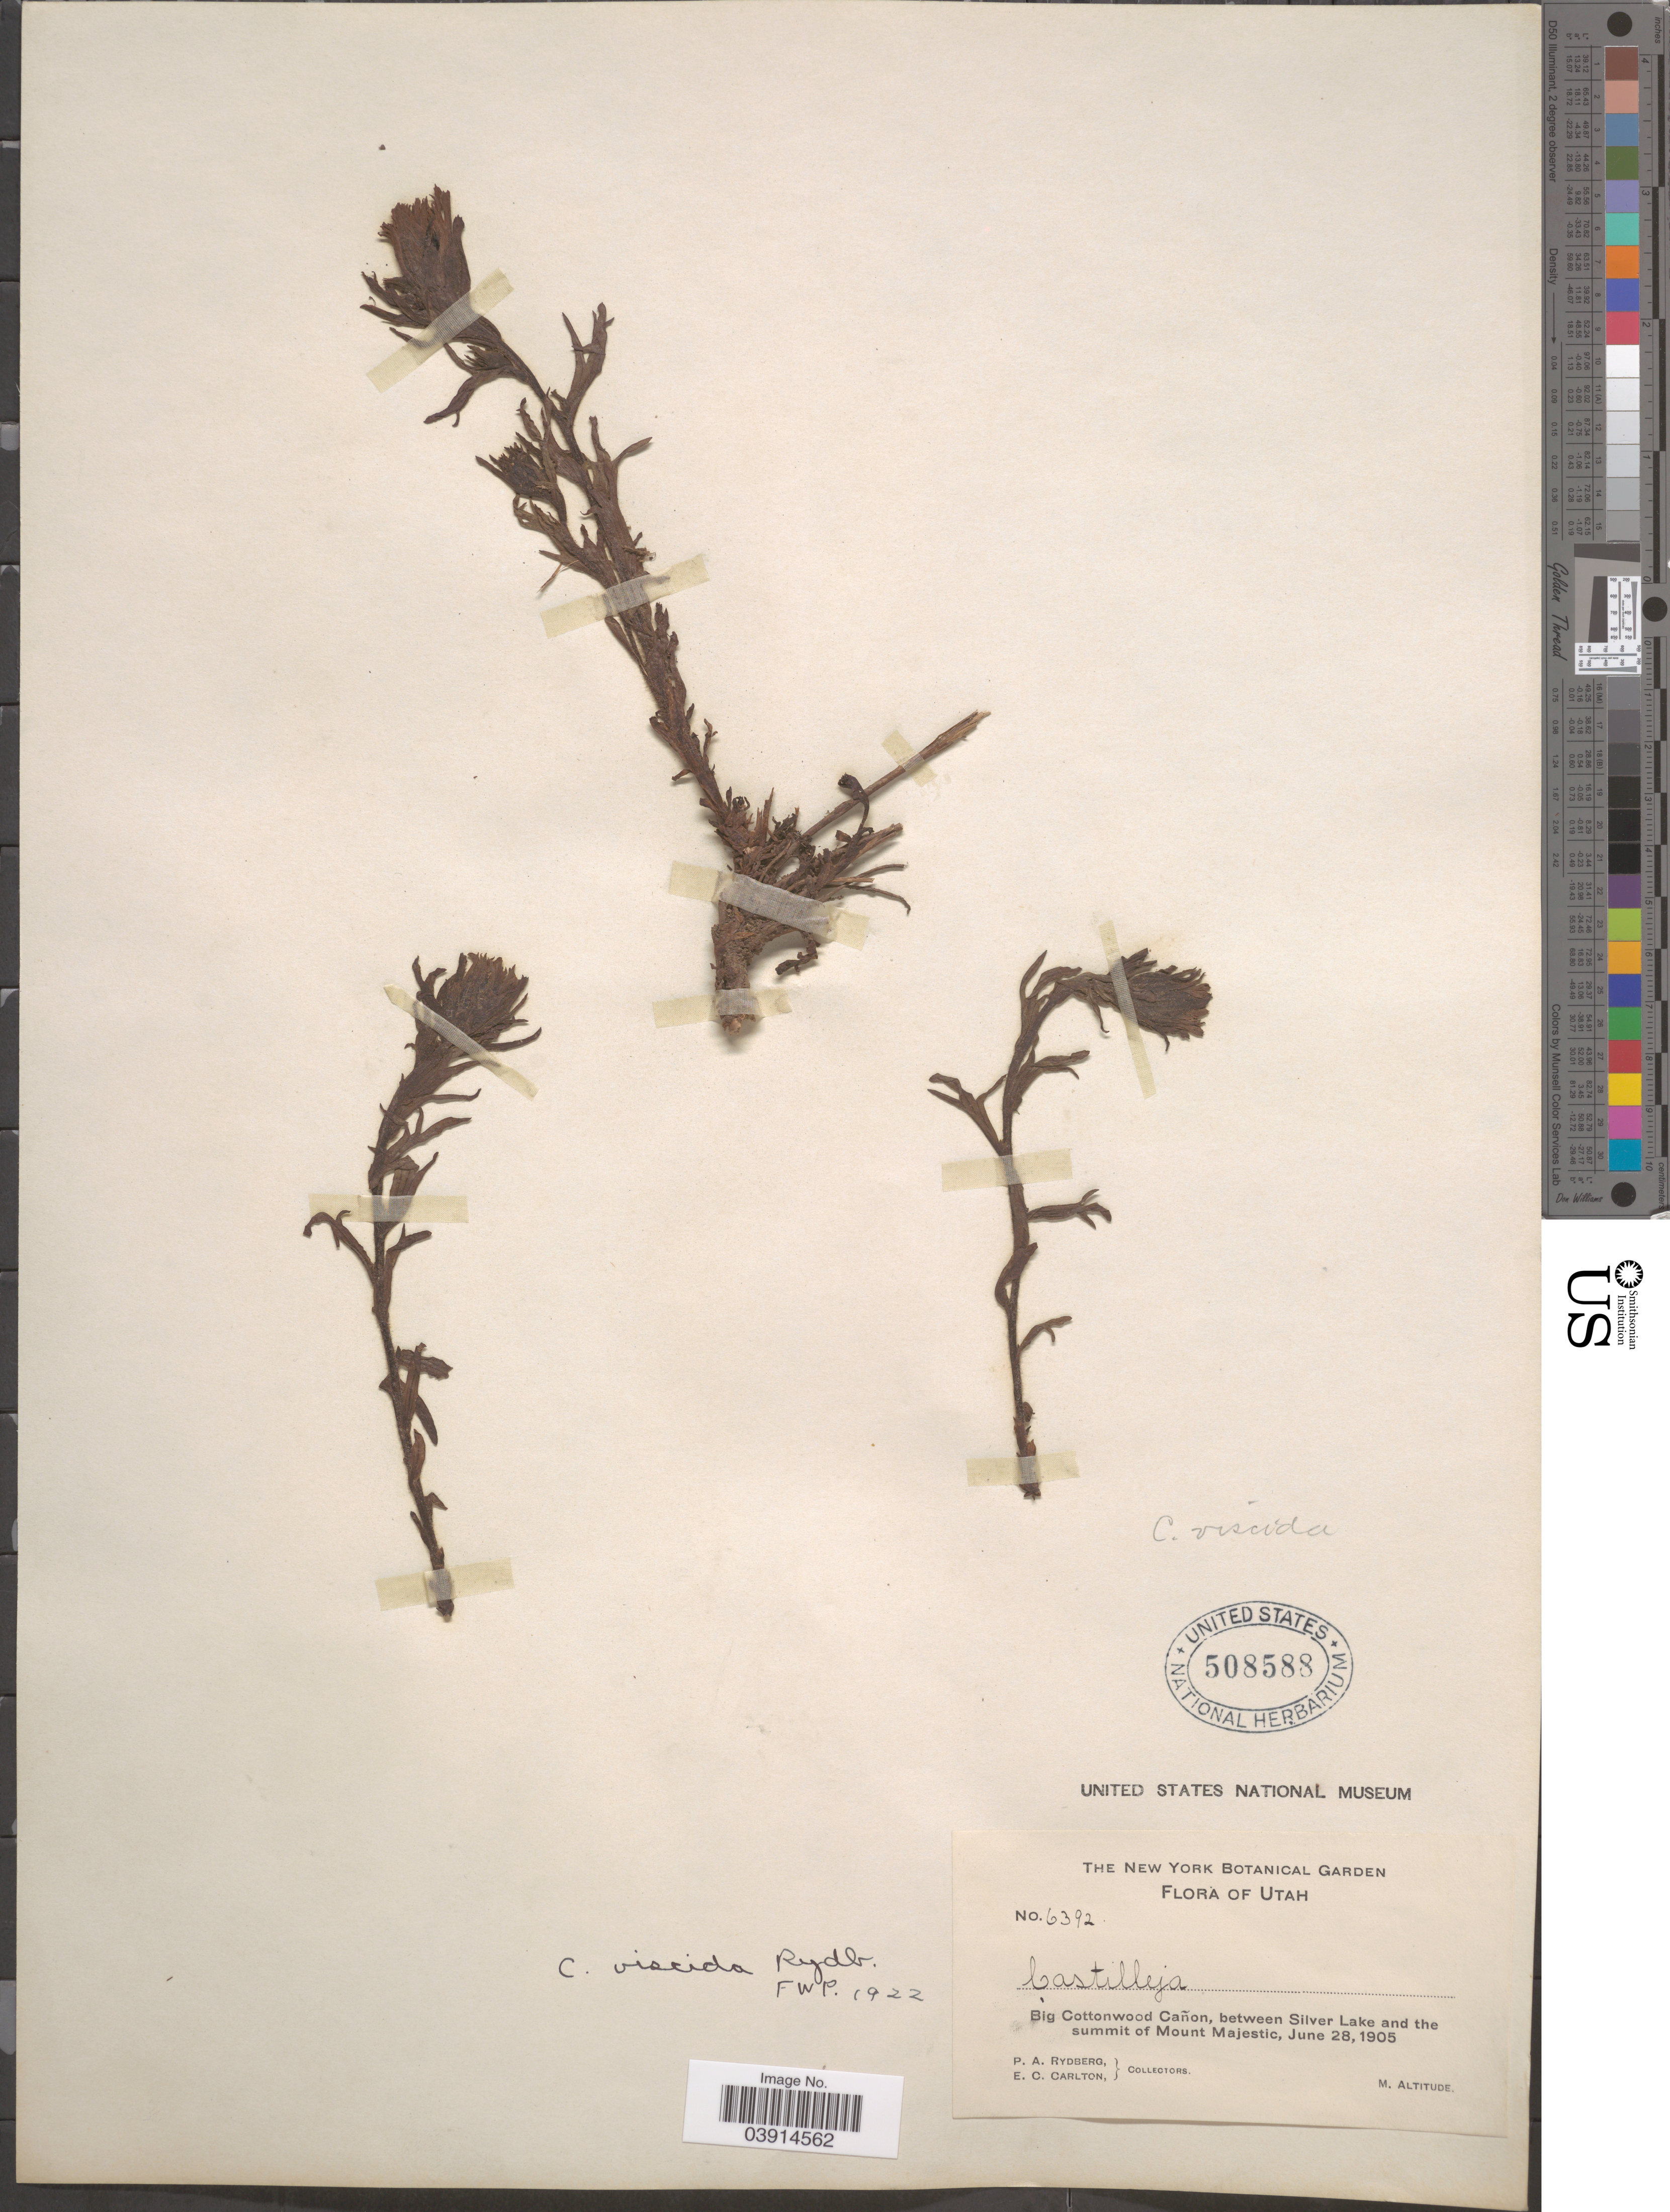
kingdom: Plantae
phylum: Tracheophyta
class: Magnoliopsida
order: Lamiales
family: Orobanchaceae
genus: Castilleja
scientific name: Castilleja viscida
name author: Rydb.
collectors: P. A. Rydberg & E. Carlton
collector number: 6392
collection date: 1905-06-28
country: United States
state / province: Utah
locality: Big Cottonwood Cañon, between Silver Lake and the summit of Mount Majestic.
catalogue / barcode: US 508588